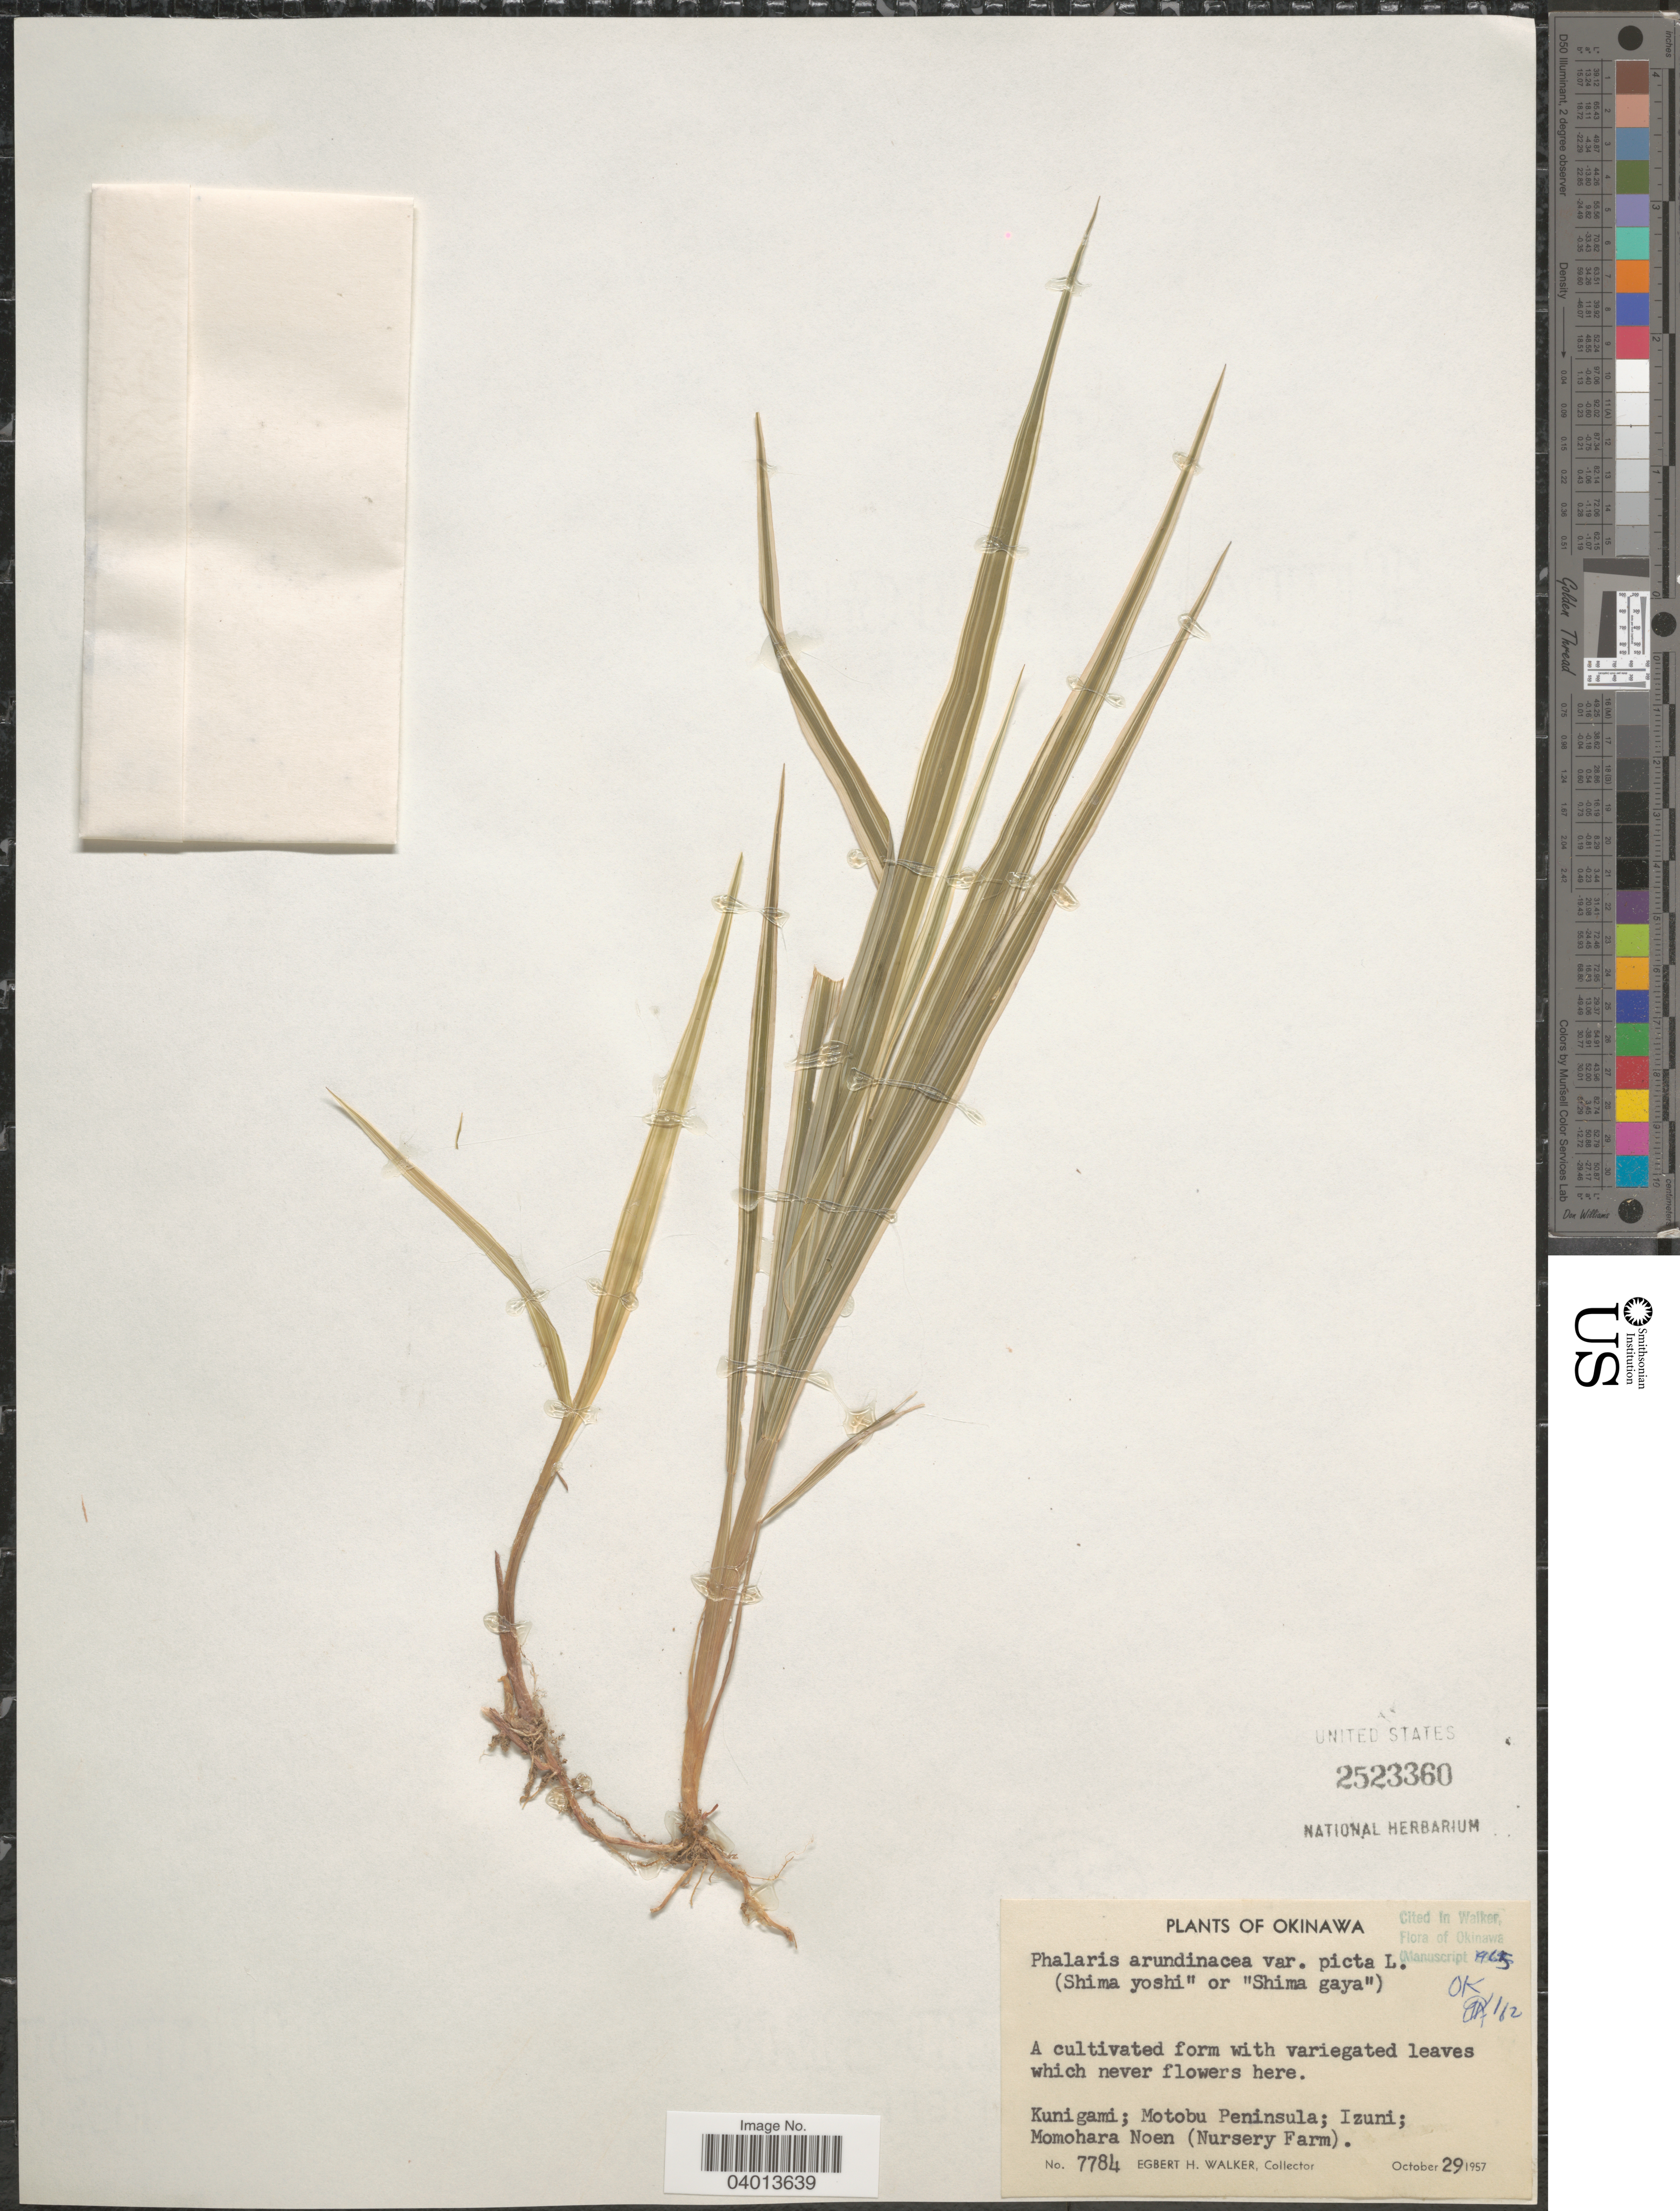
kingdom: Plantae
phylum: Tracheophyta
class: Liliopsida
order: Poales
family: Poaceae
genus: Phalaris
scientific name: Phalaris arundinacea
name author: L.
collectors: E. H. Walker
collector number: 7784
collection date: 1957-10-29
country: Japan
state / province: Okinawa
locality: Kunigami; Motobu Peninsula; Izuni; Momohara Noen (Nursery Farm).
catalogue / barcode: US 2523360